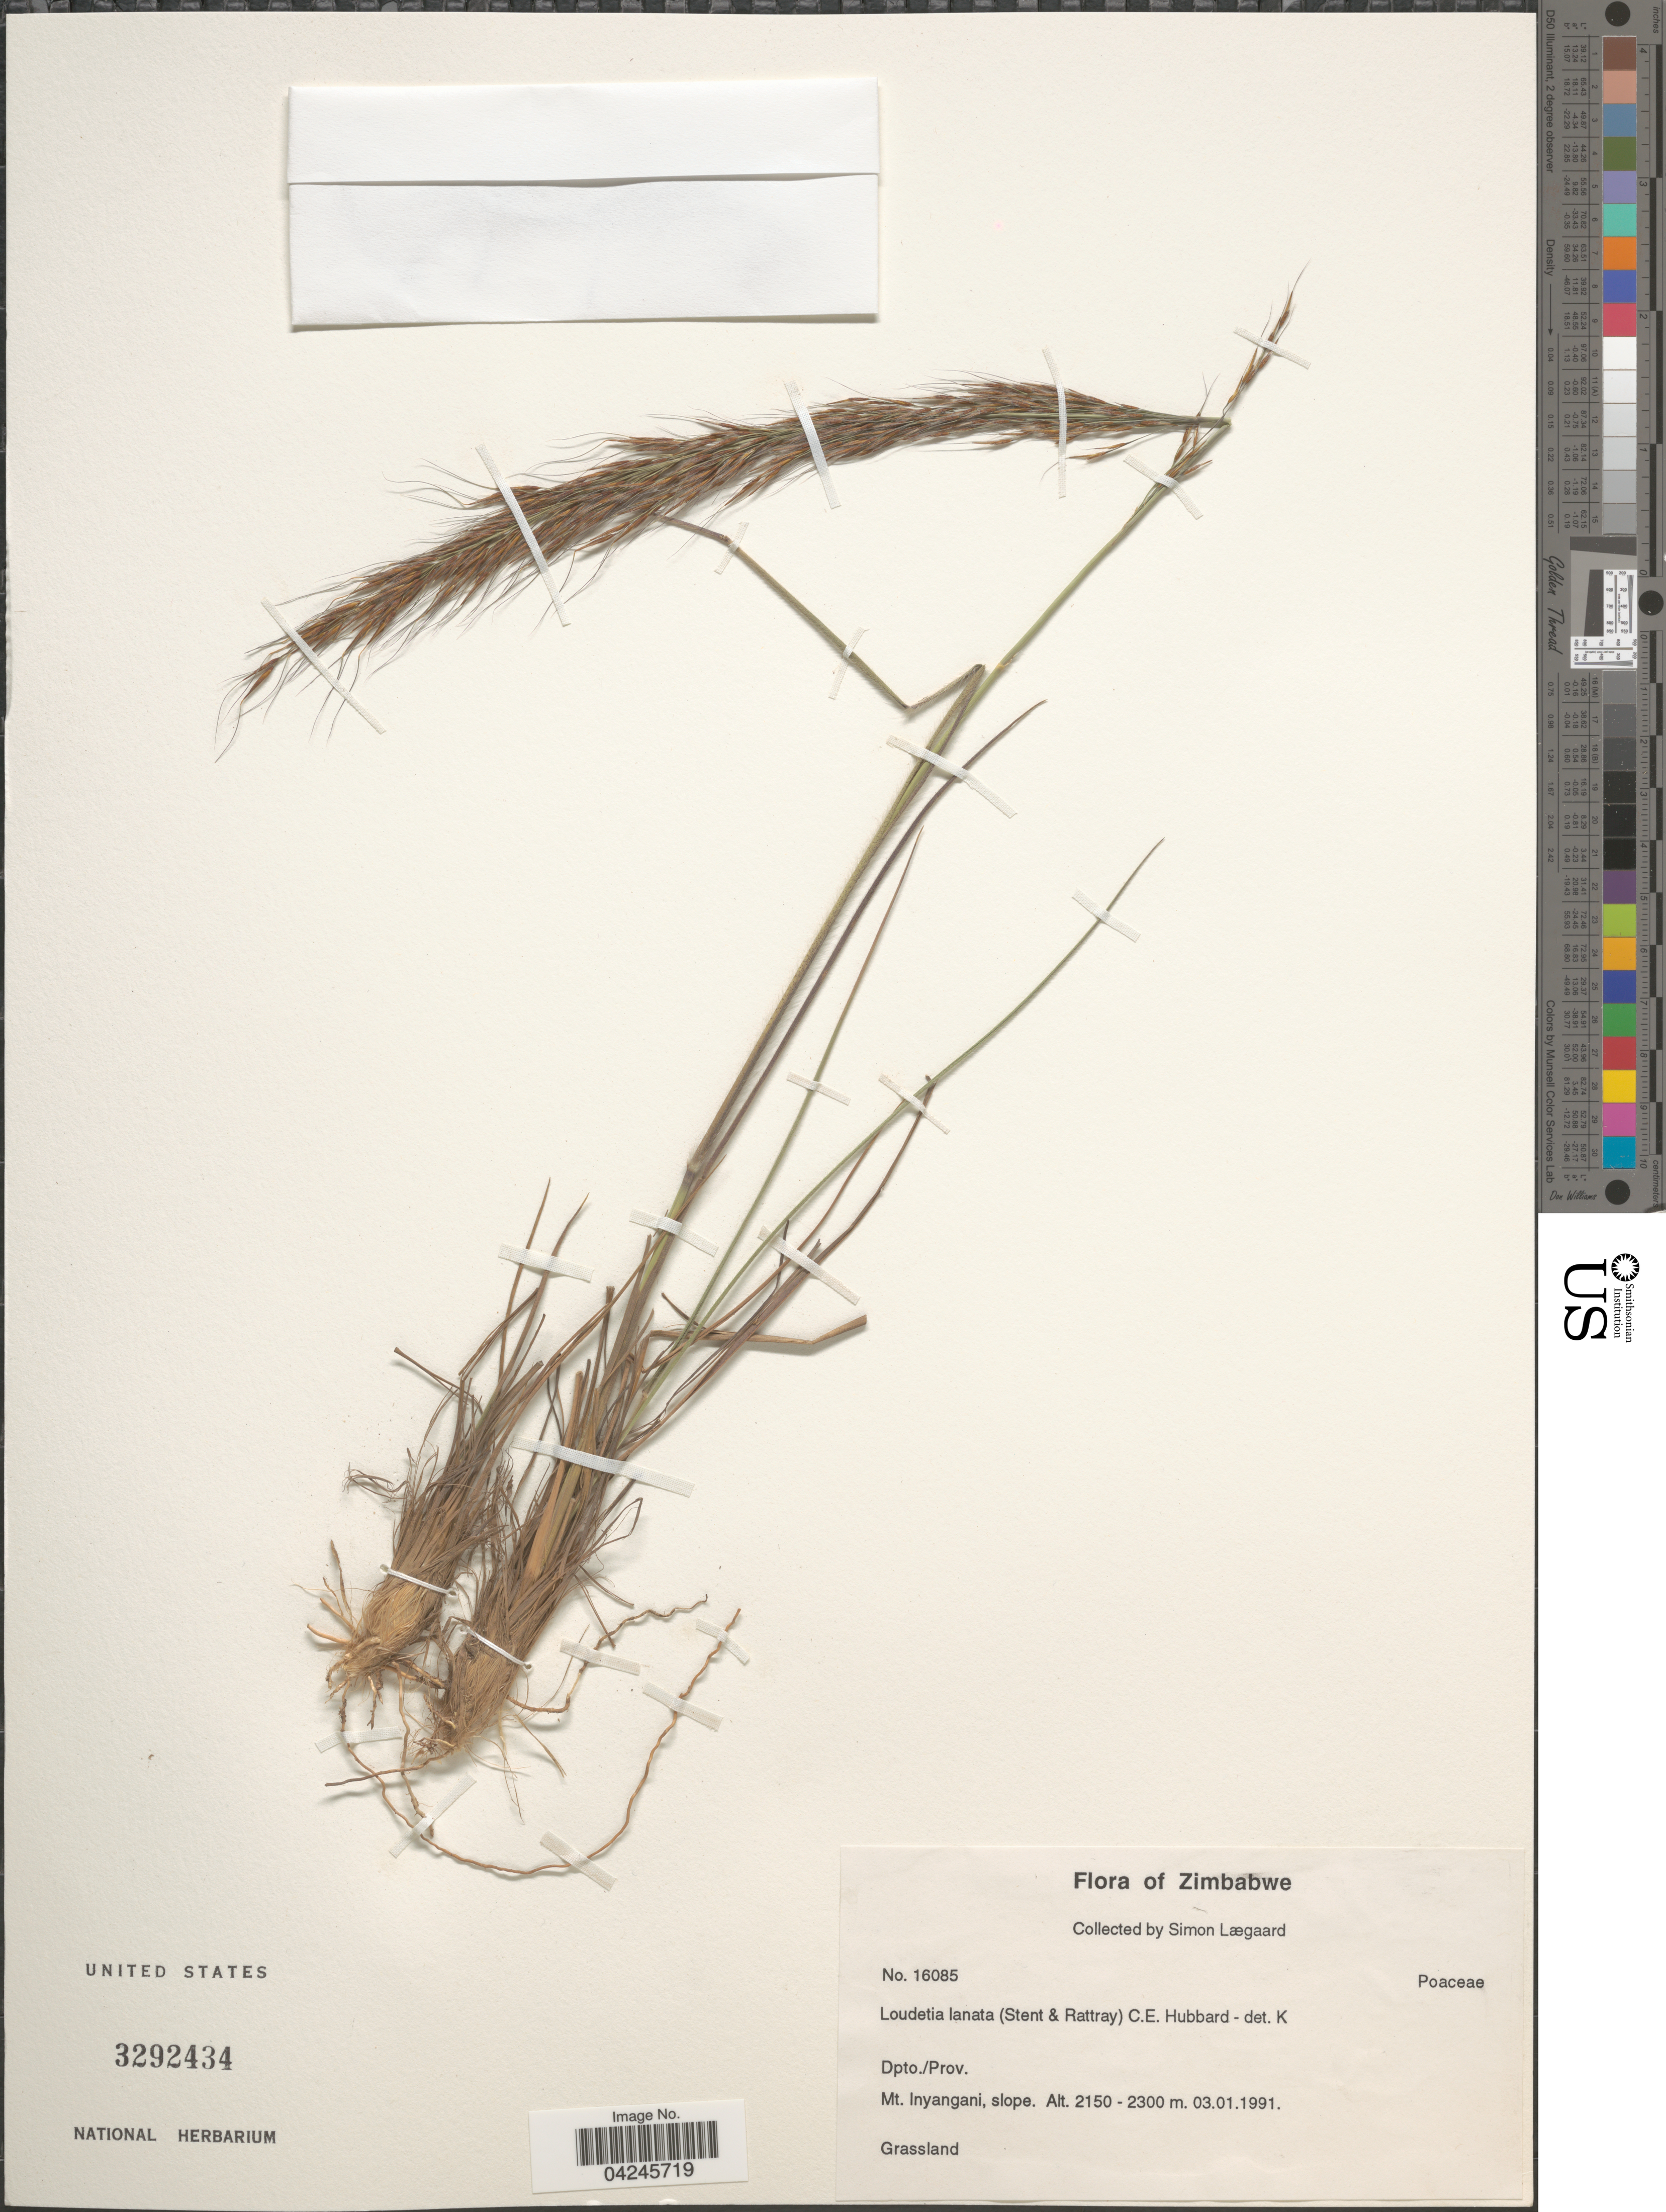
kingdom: Plantae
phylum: Tracheophyta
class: Liliopsida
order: Poales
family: Poaceae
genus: Loudetia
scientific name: Loudetia lanata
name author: (Stent & J.M. Rattray) C. E. Hubb.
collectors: S. Lægaard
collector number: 16085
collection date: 1991-01-03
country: Zimbabwe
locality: Mt. Inyangani, slope.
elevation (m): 2150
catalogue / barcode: US 3292434